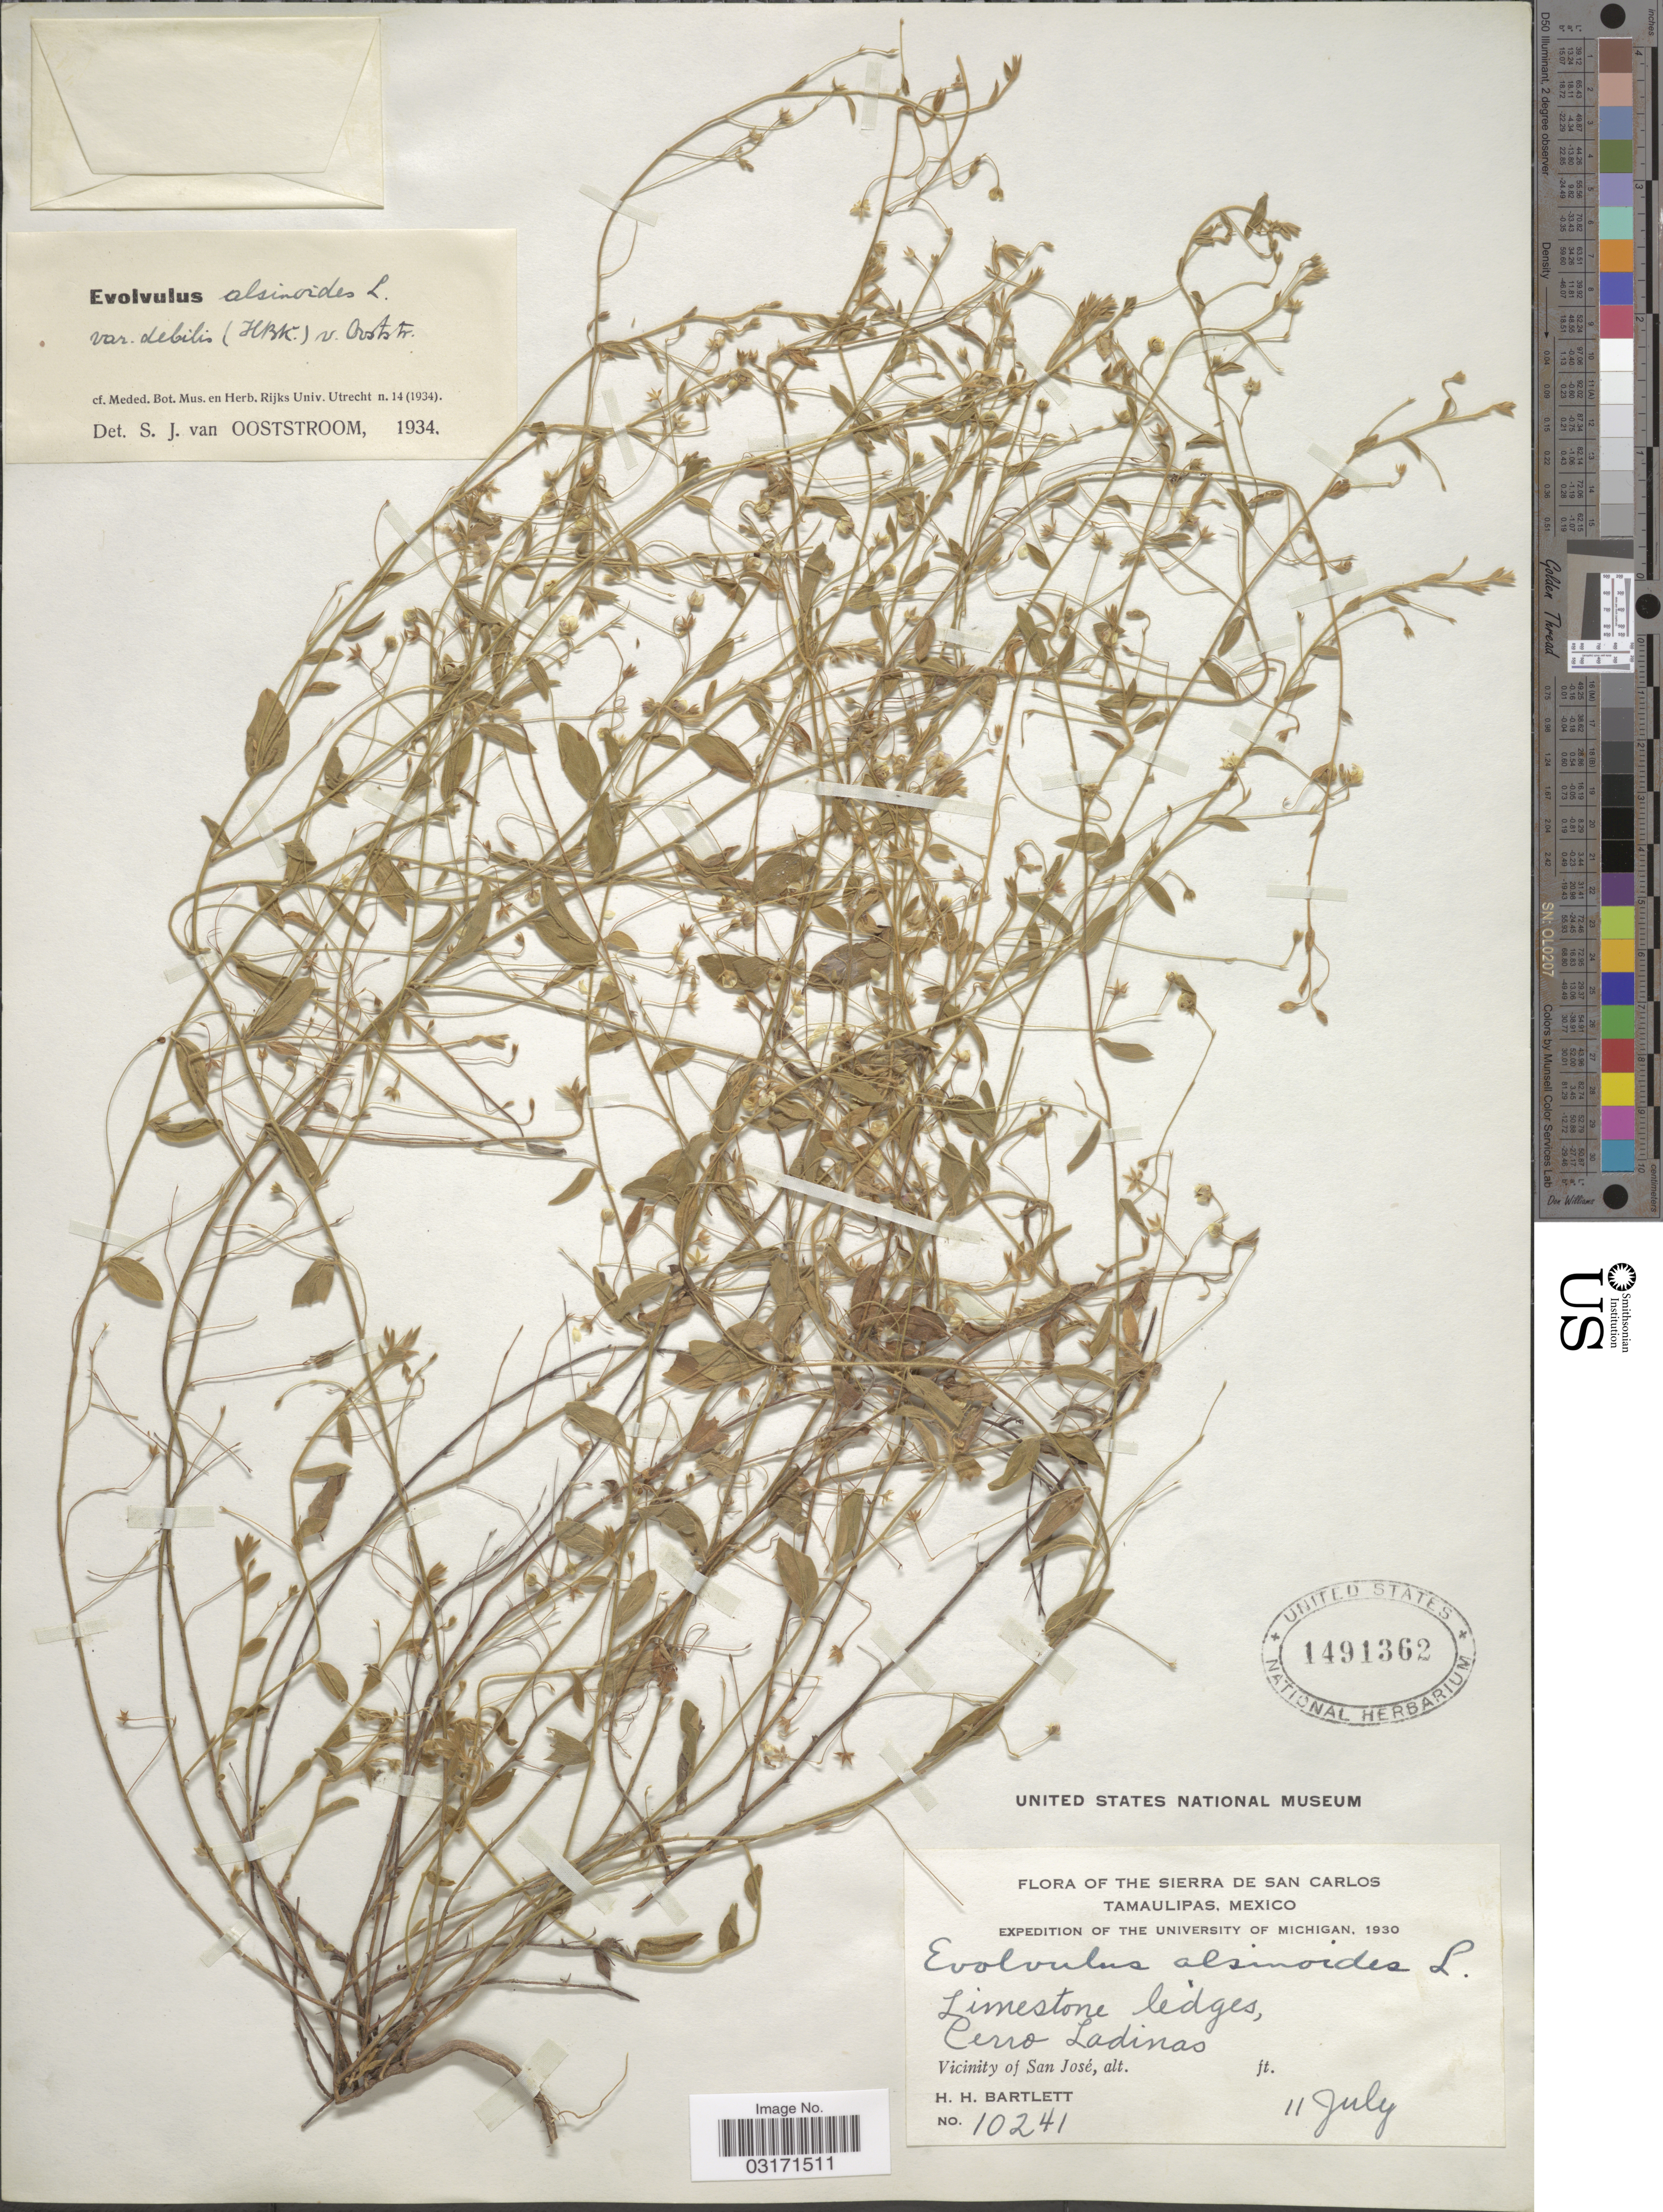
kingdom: Plantae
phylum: Tracheophyta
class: Magnoliopsida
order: Solanales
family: Convolvulaceae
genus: Evolvulus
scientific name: Evolvulus alsinoides var. debilis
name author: (Kunth) Ooststr.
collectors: H. H. Bartlett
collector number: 10241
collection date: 1930-07-11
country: Mexico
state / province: Tamaulipas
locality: The Sierra De San Carlos, Tamaulipas, Limestone ledges, Cerro Ladinas, Vicinity of San José.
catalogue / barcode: US 1491362